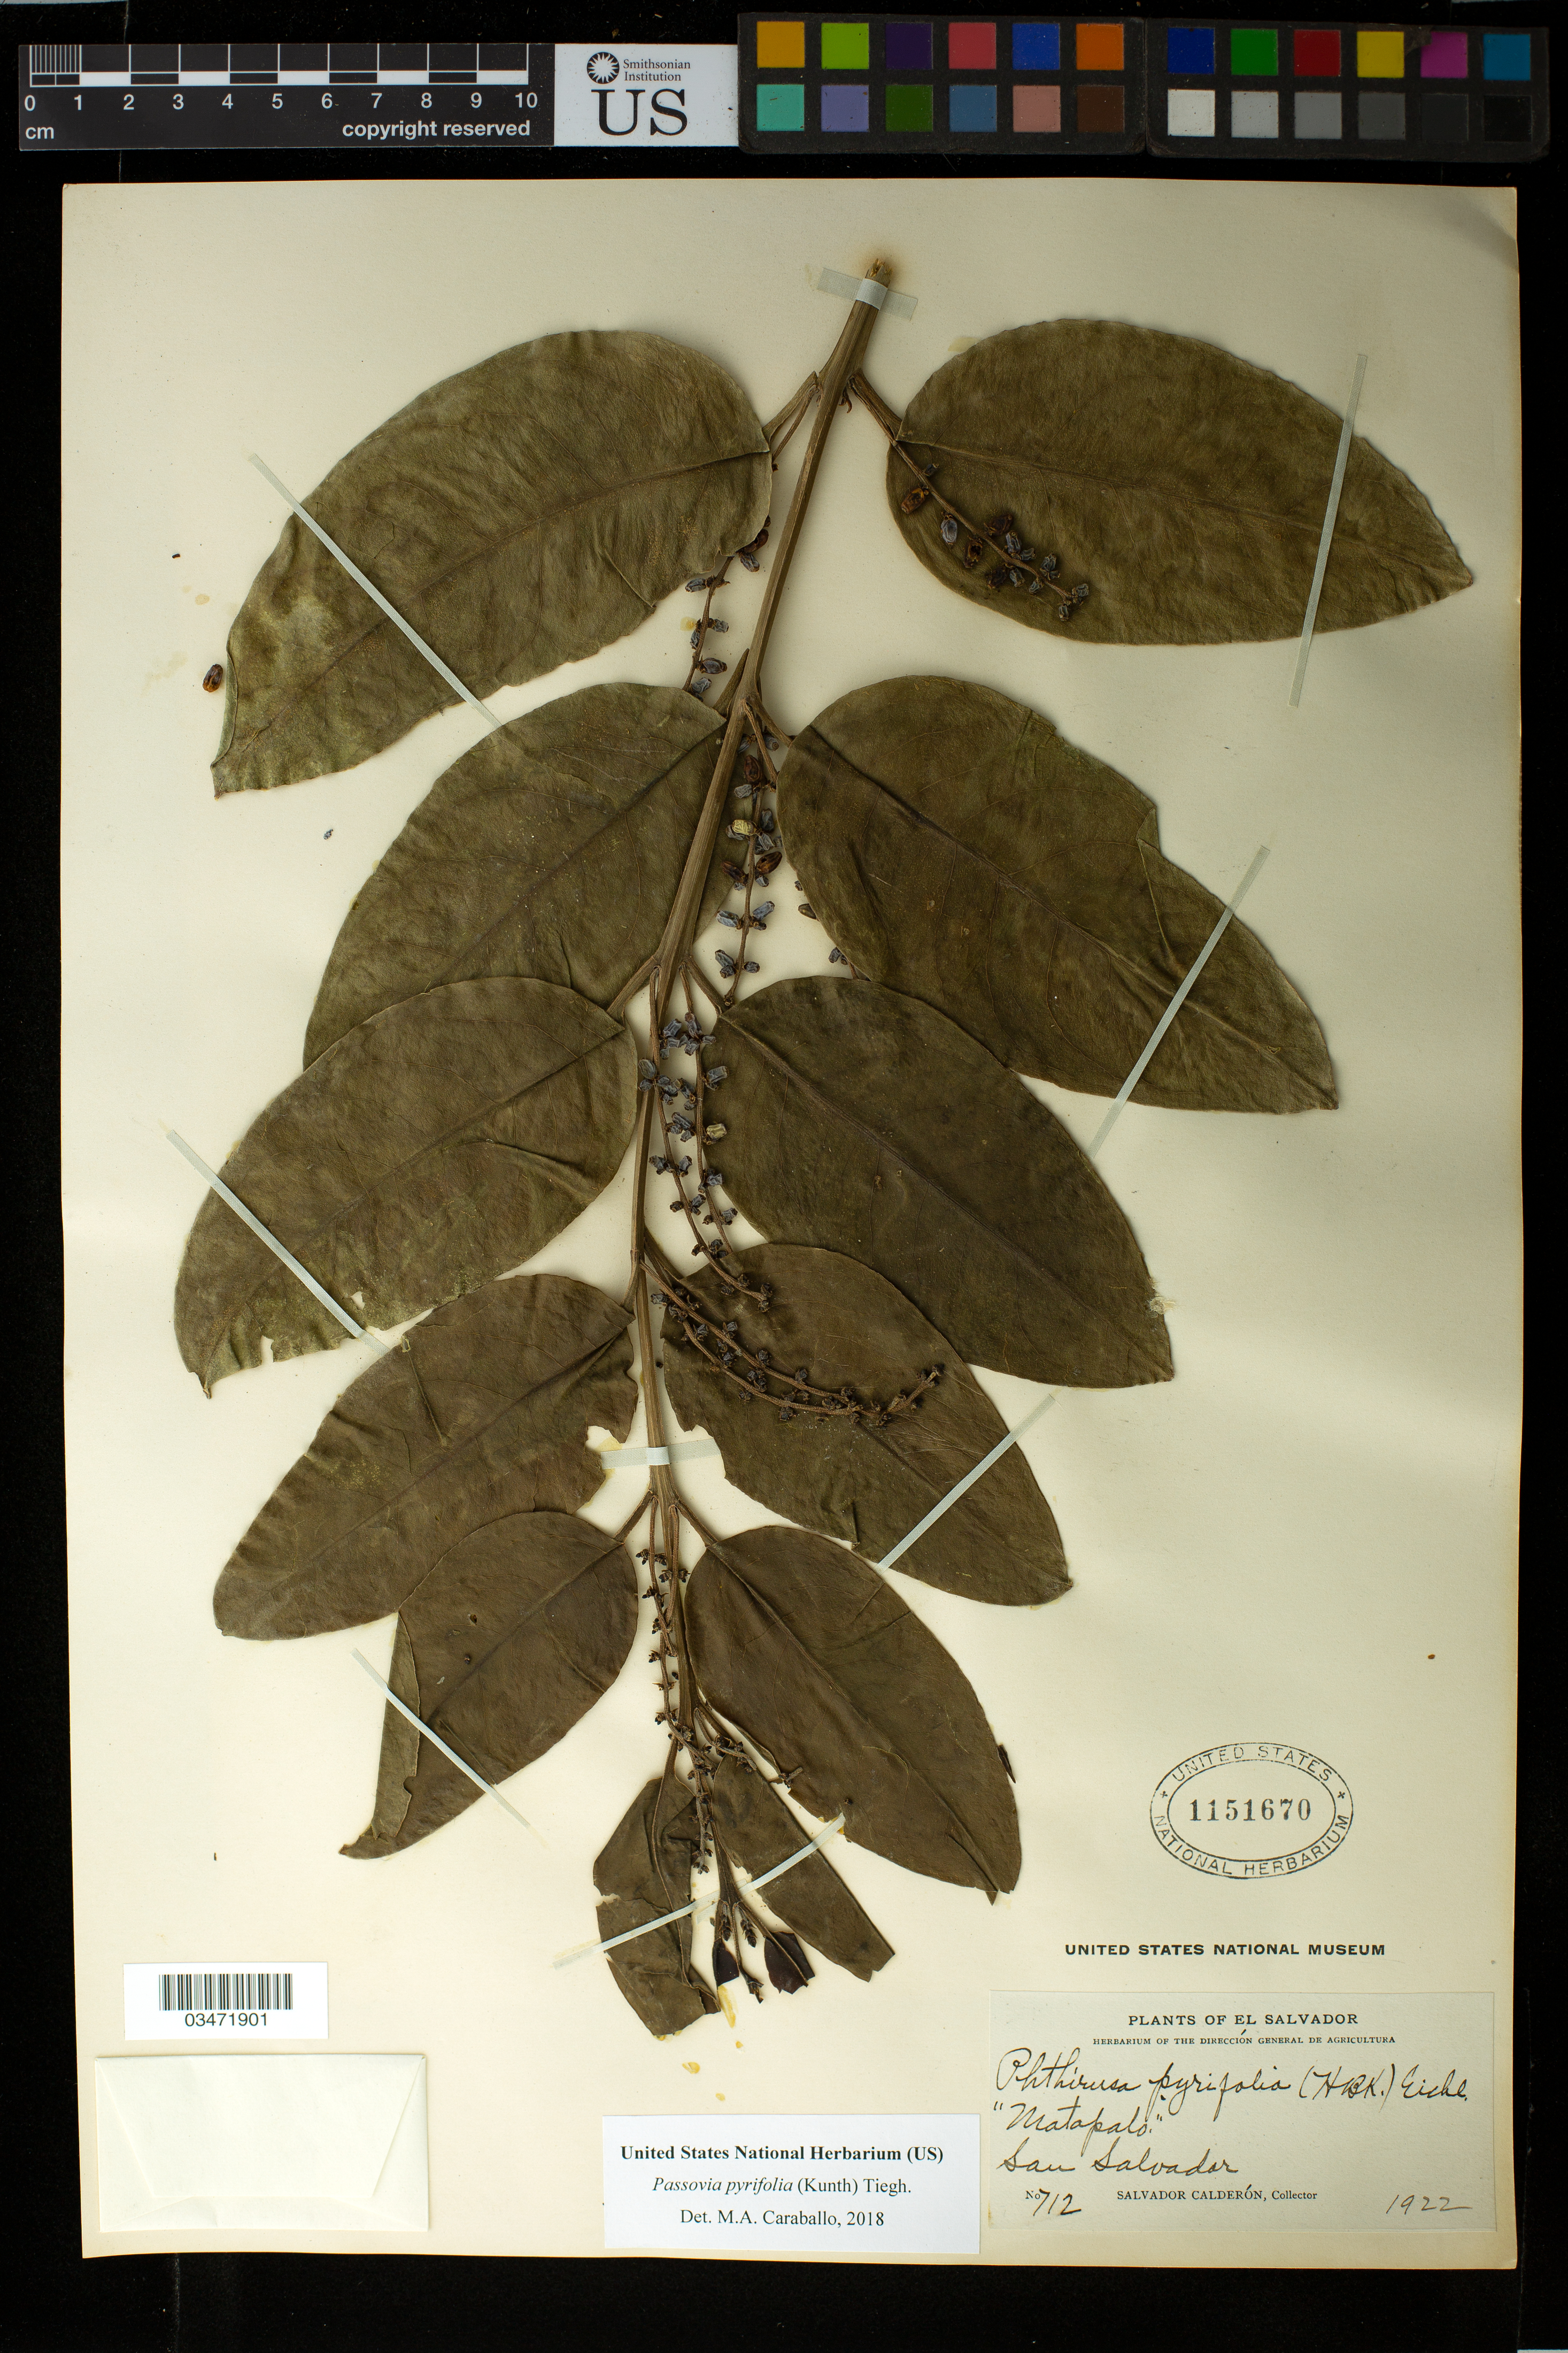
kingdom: Plantae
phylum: Tracheophyta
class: Magnoliopsida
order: Santalales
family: Loranthaceae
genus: Passovia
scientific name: Passovia pyrifolia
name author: (Kunth) Tiegh.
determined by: Caraballo-Ortiz, Marcos A., (MISS), University of Mississippi (UNITED STATES)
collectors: S. Calderón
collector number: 712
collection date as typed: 1922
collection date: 1922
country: El Salvador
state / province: San Salvador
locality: San Salvador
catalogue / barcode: US 1151670